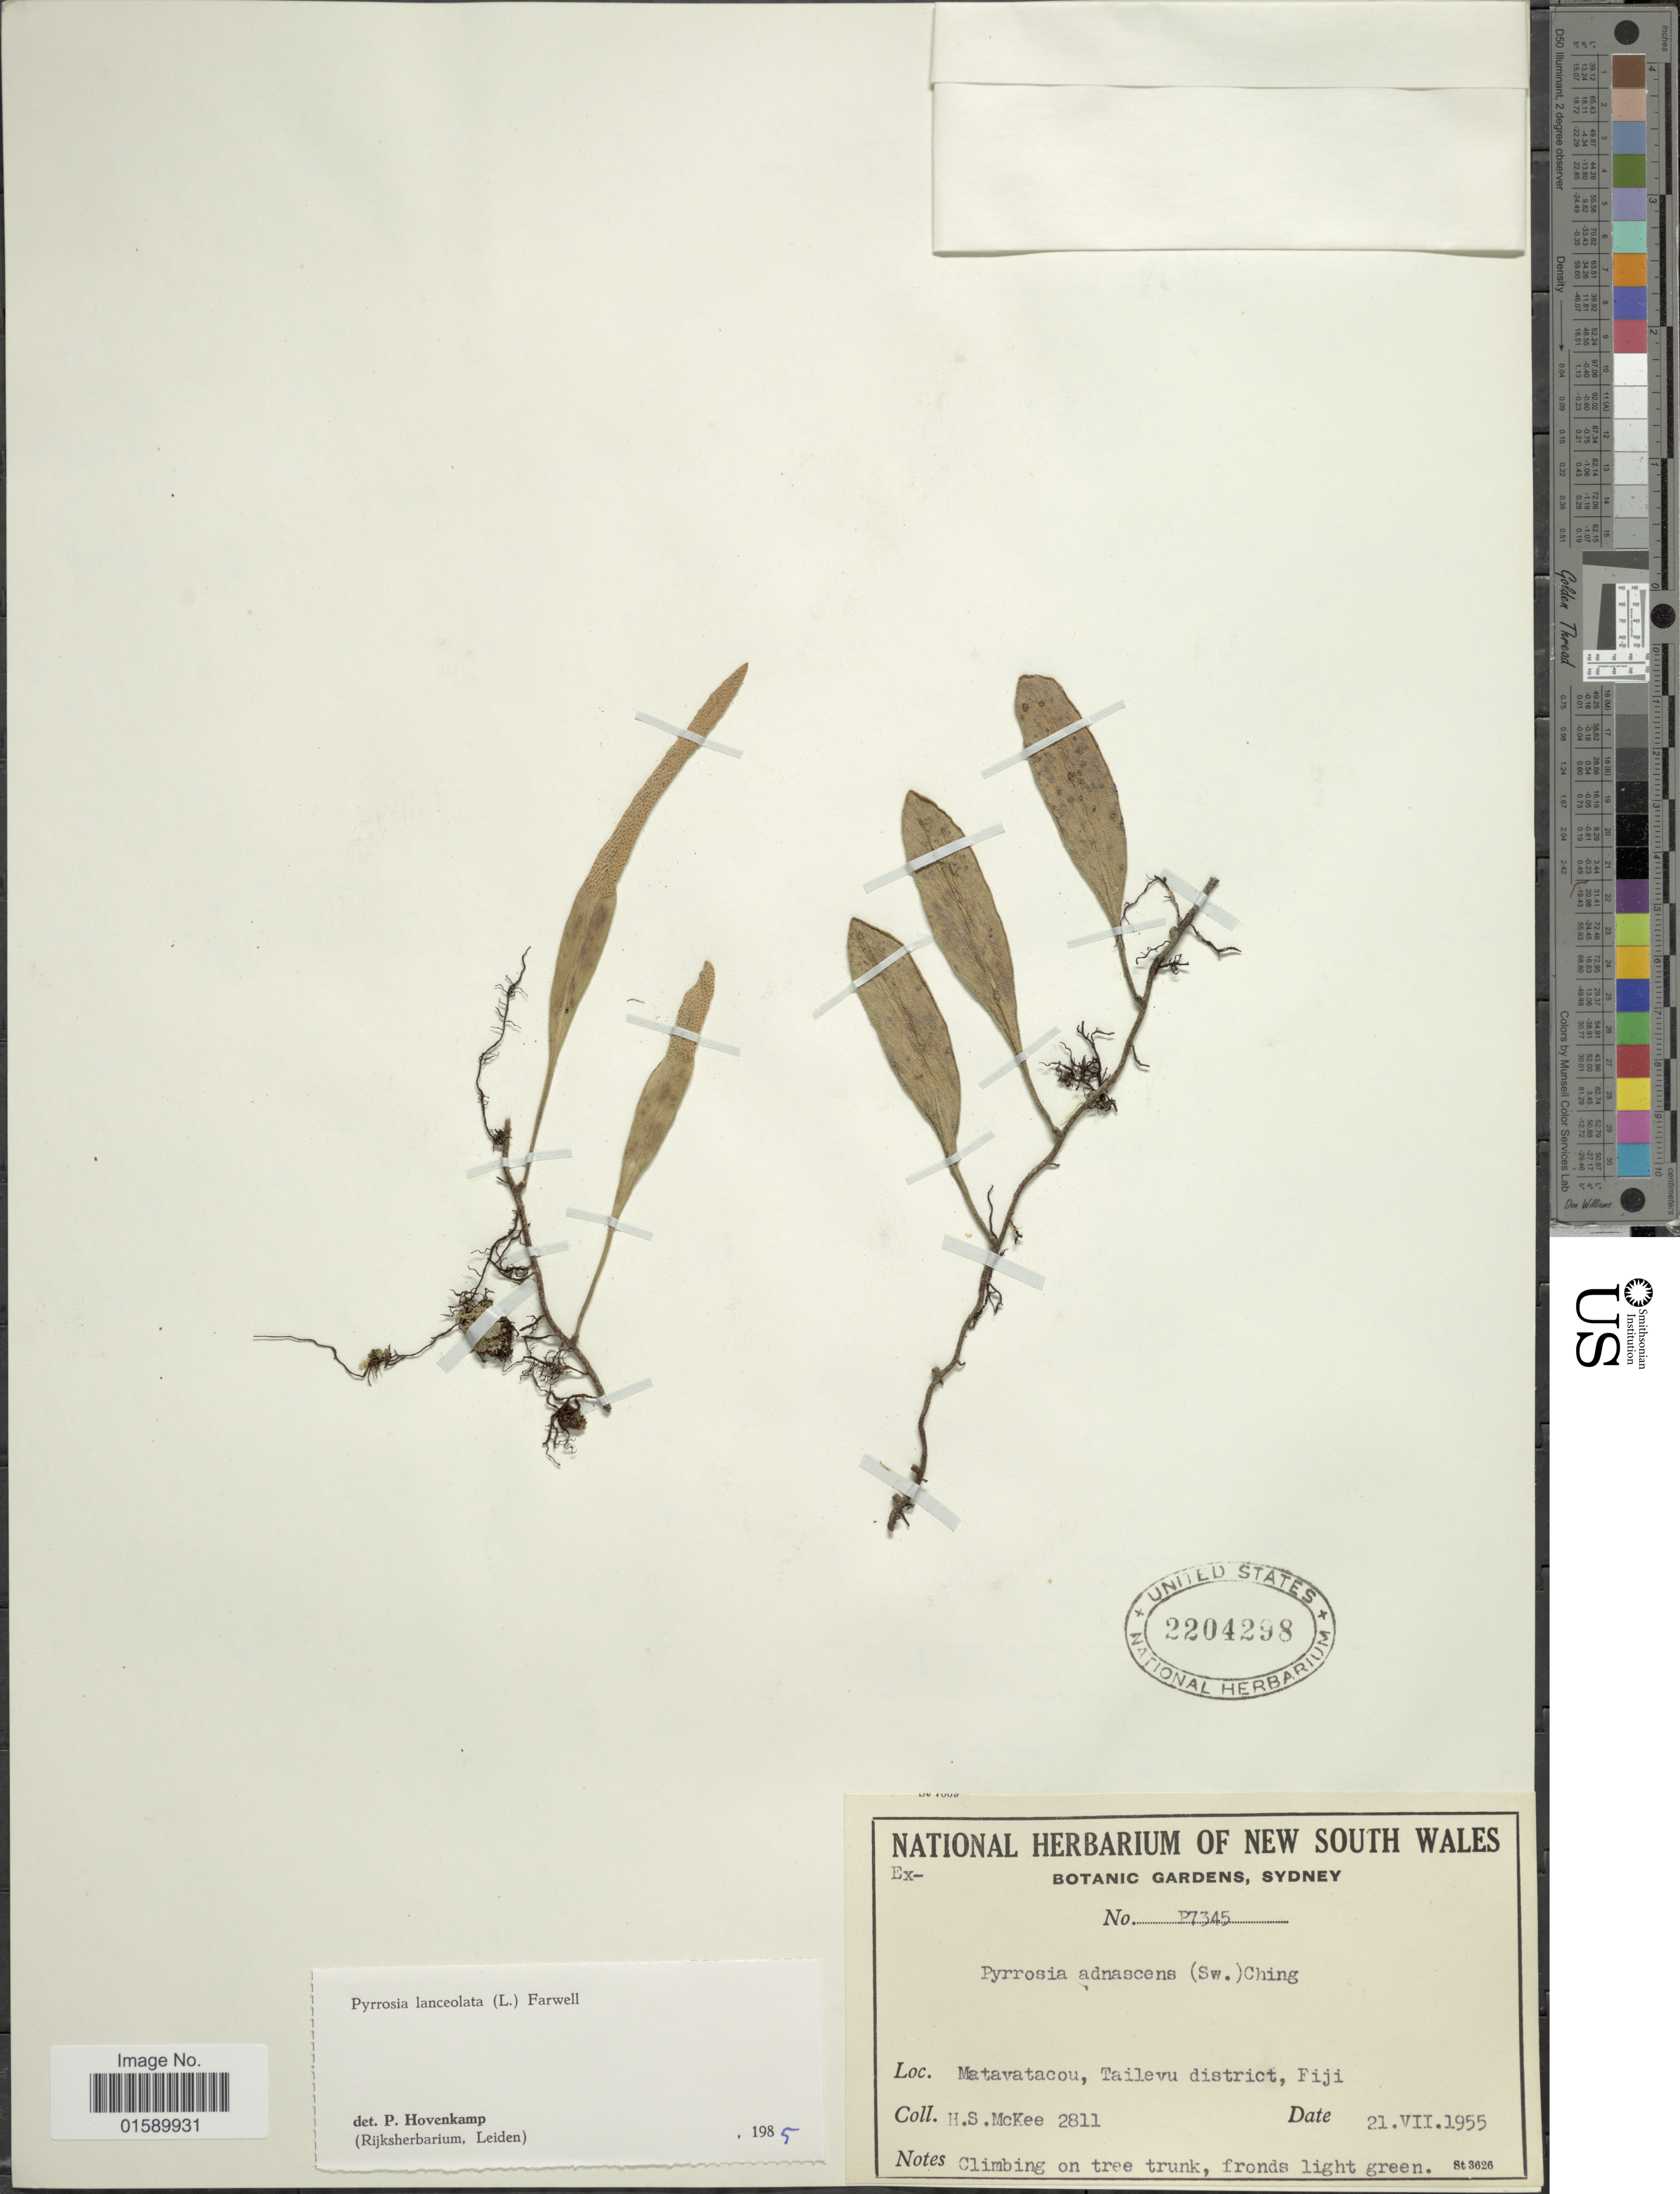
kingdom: Plantae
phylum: Tracheophyta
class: Polypodiopsida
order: Polypodiales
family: Polypodiaceae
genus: Pyrrosia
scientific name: Pyrrosia lanceolata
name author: (L.) Farw.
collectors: H. S. McKee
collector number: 2811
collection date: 1955-07-21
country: Fiji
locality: Matavatacou, Tailevu district, Fiji.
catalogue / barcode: US 2204298